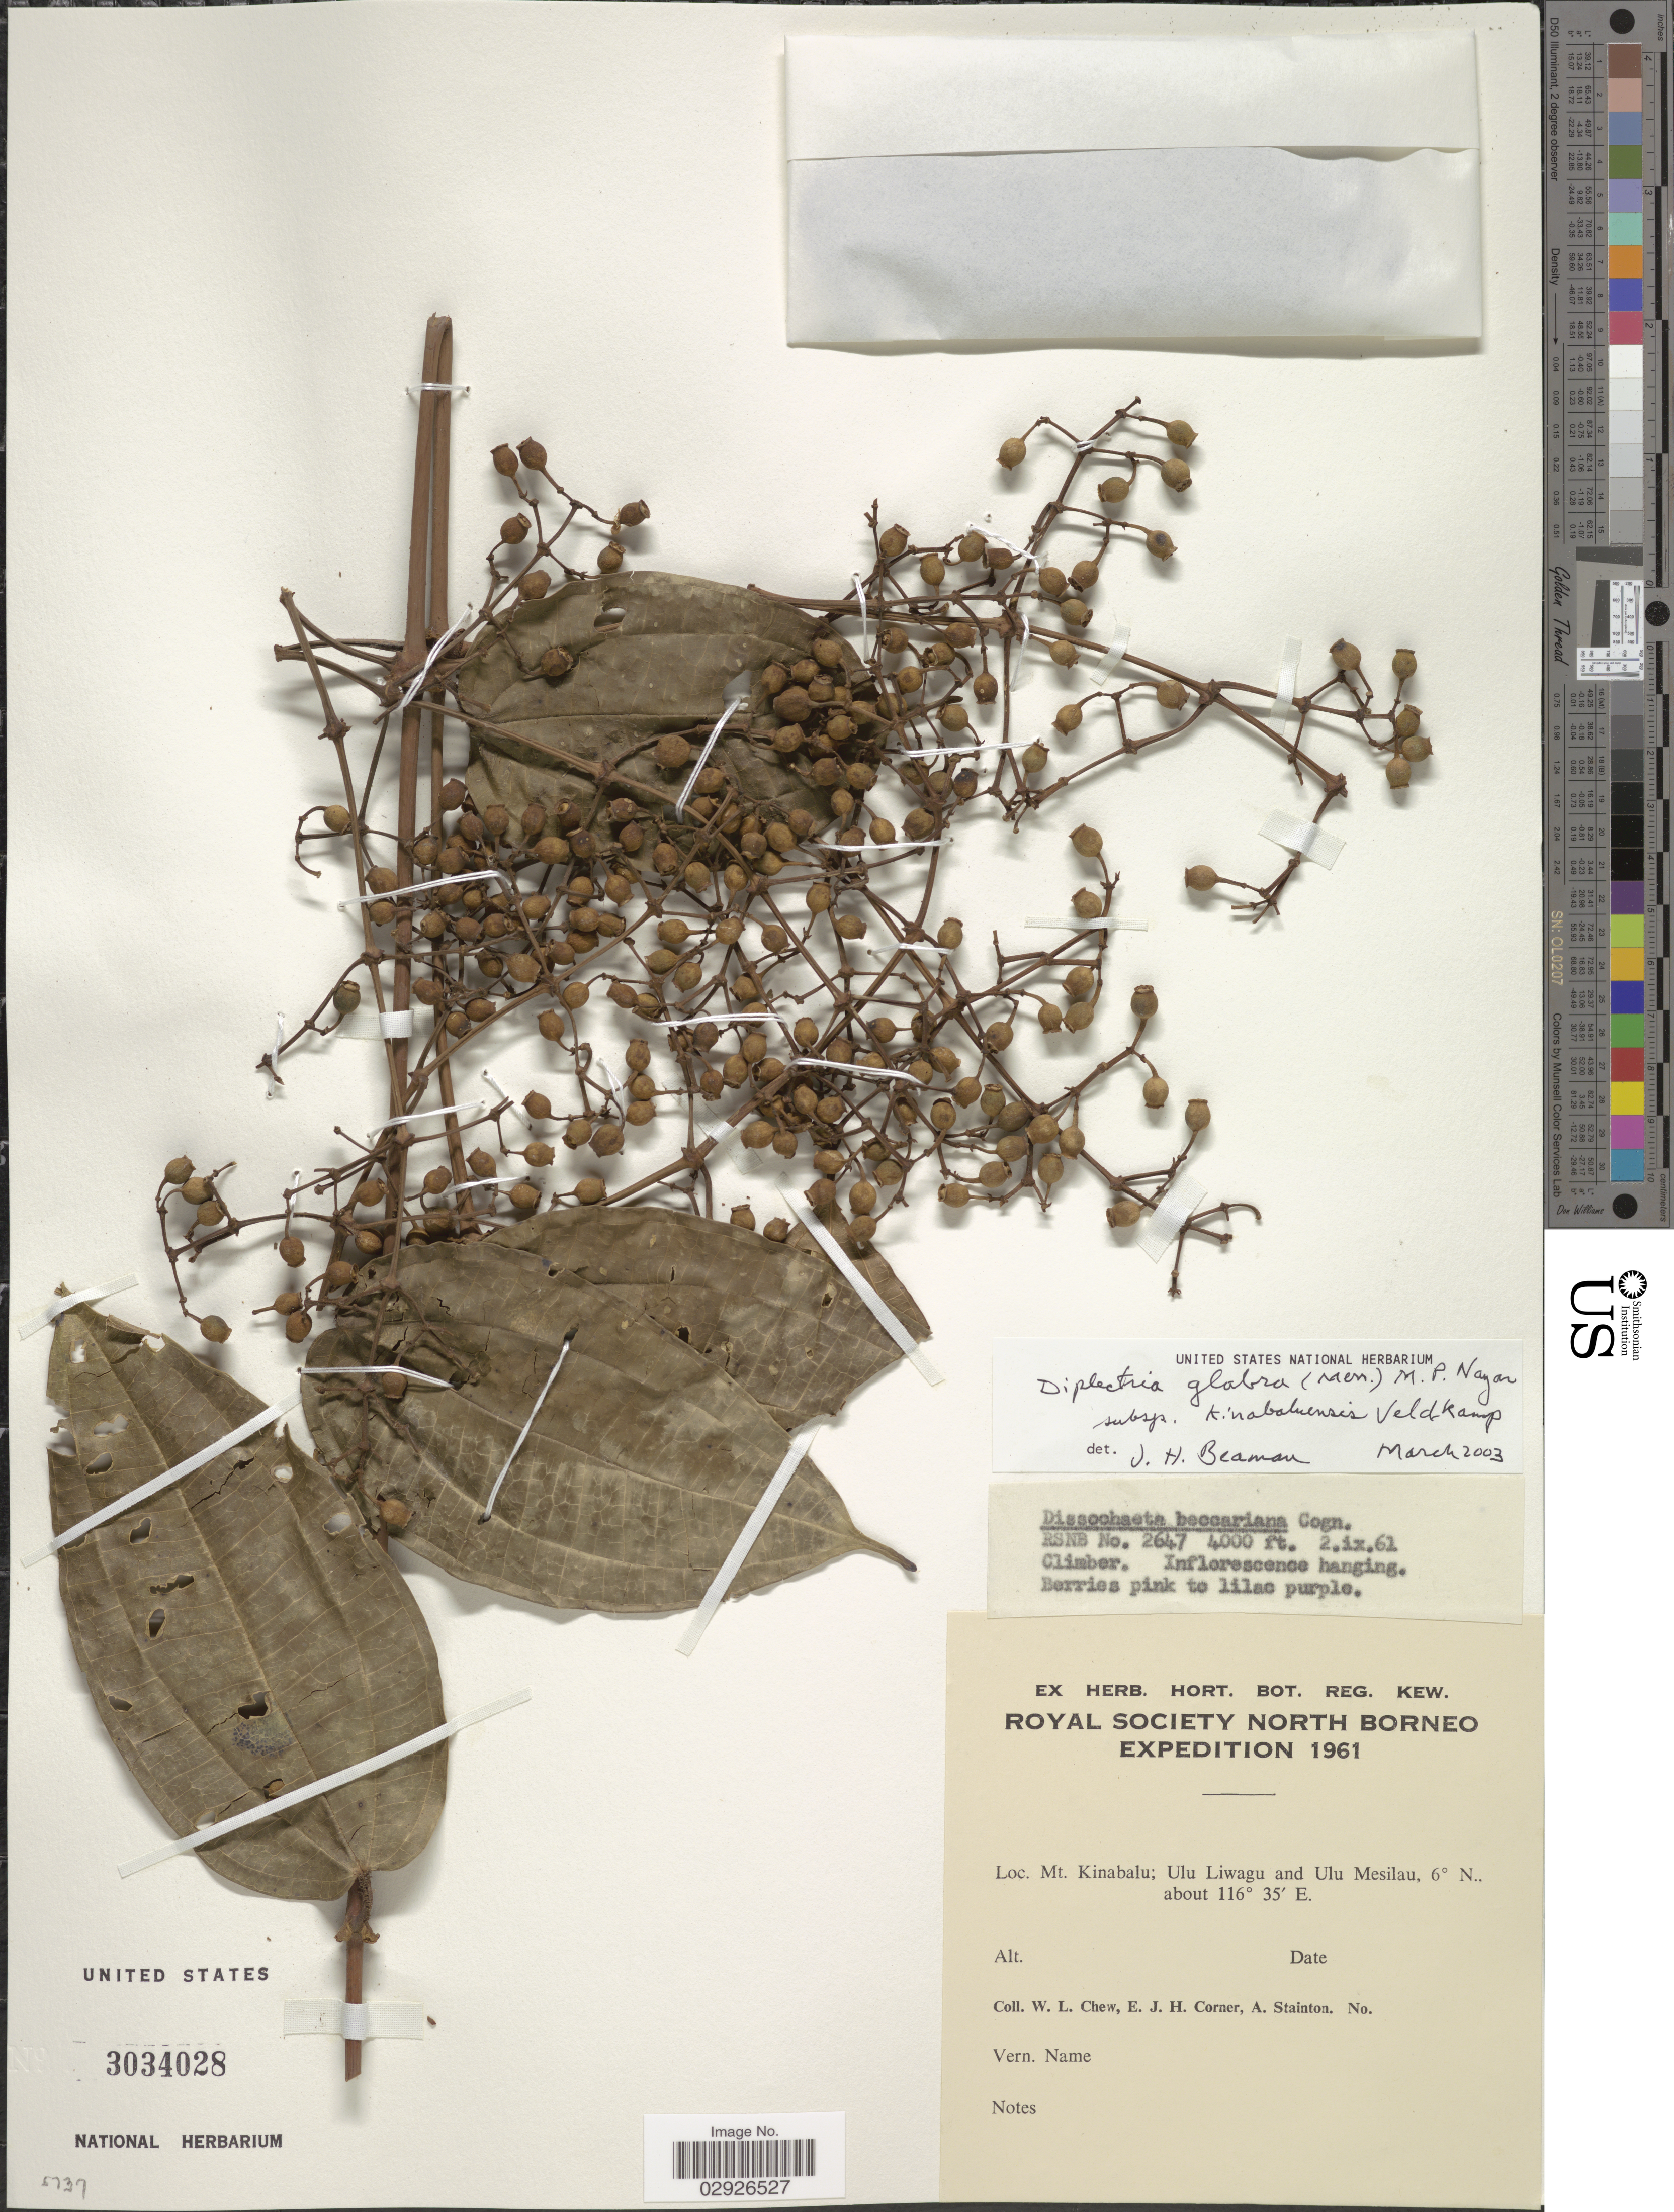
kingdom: Plantae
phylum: Tracheophyta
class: Magnoliopsida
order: Myrtales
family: Melastomataceae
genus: Dissochaeta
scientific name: Dissochaeta glabra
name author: Merr.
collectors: W. Chew, E. Corner & A. Stainton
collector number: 2647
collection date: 1961-09-02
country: Malaysia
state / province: Sabah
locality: North Borneo. Mt. Kinabalu; Ulu Liwagu and Ulu Mesilau.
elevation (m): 1219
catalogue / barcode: US 3034028